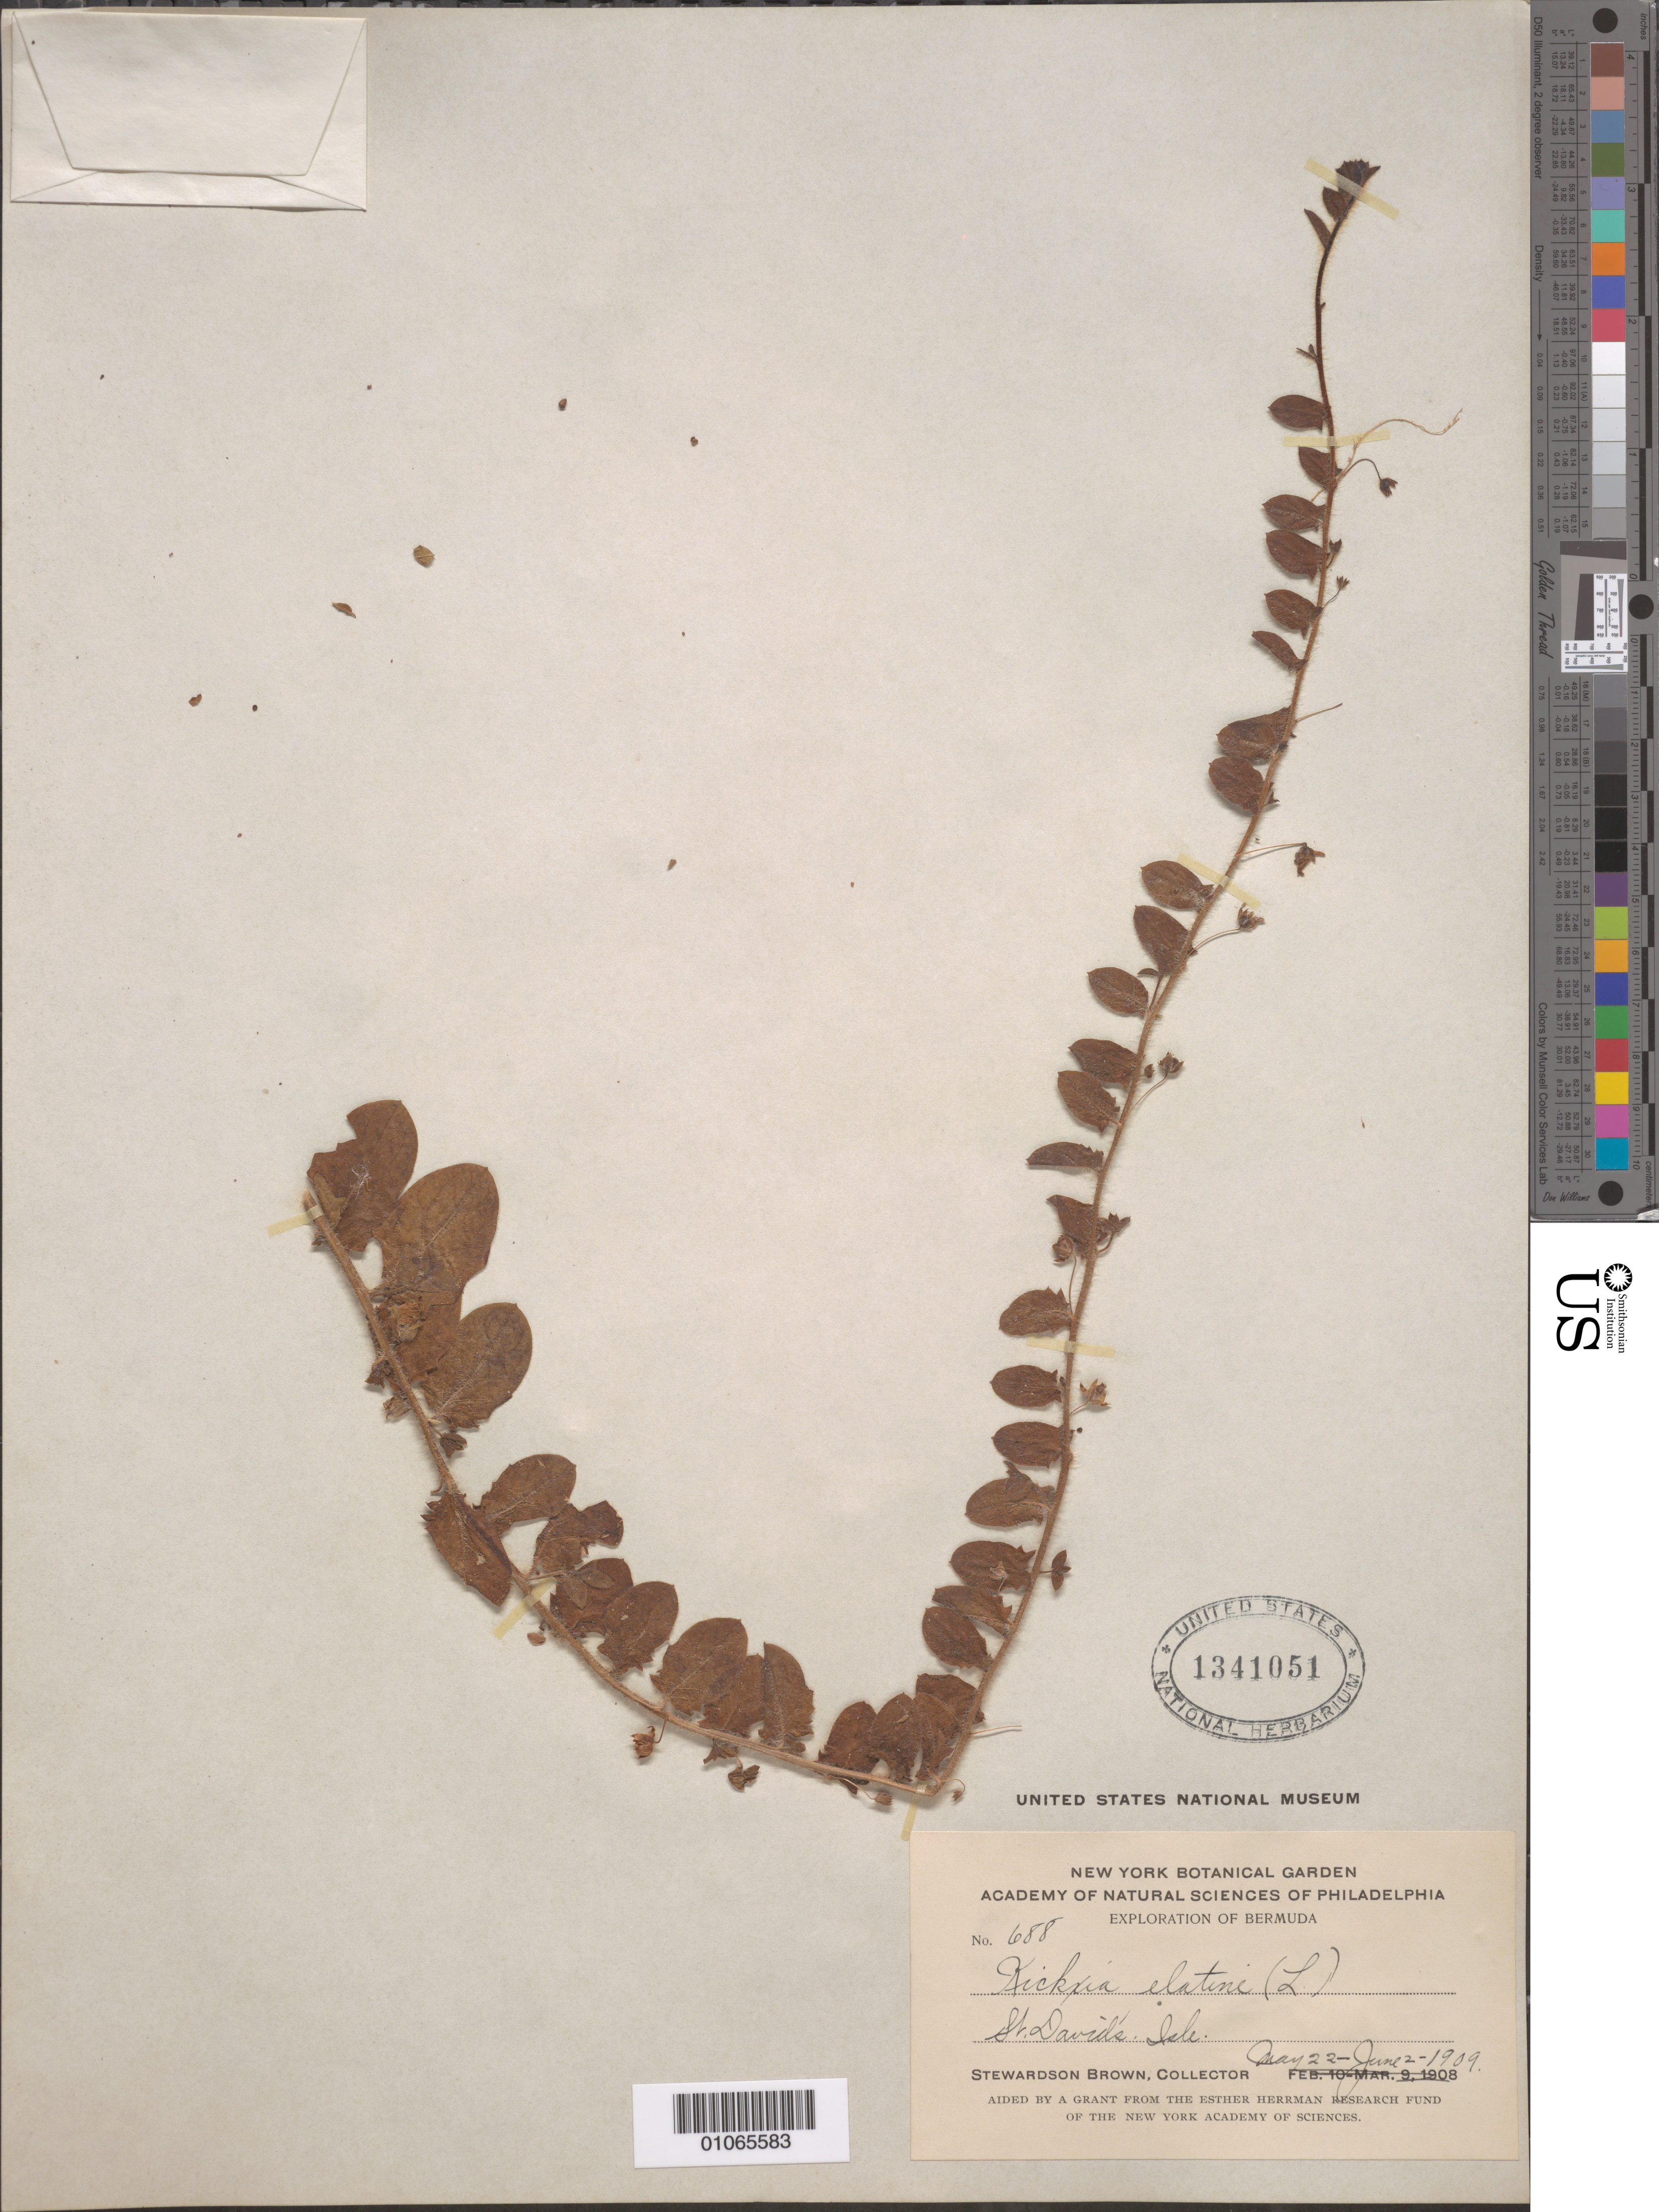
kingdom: Plantae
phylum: Tracheophyta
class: Magnoliopsida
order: Lamiales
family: Plantaginaceae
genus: Elatinoides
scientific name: Elatinoides elatine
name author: (L.) Wettst.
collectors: S. Brown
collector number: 688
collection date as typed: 22 May 1909 to 02 Jun 1909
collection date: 1909-05-22/1909-06-02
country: Bermuda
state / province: St. George's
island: Bermuda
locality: St. David's Isle.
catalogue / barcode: US 1341051